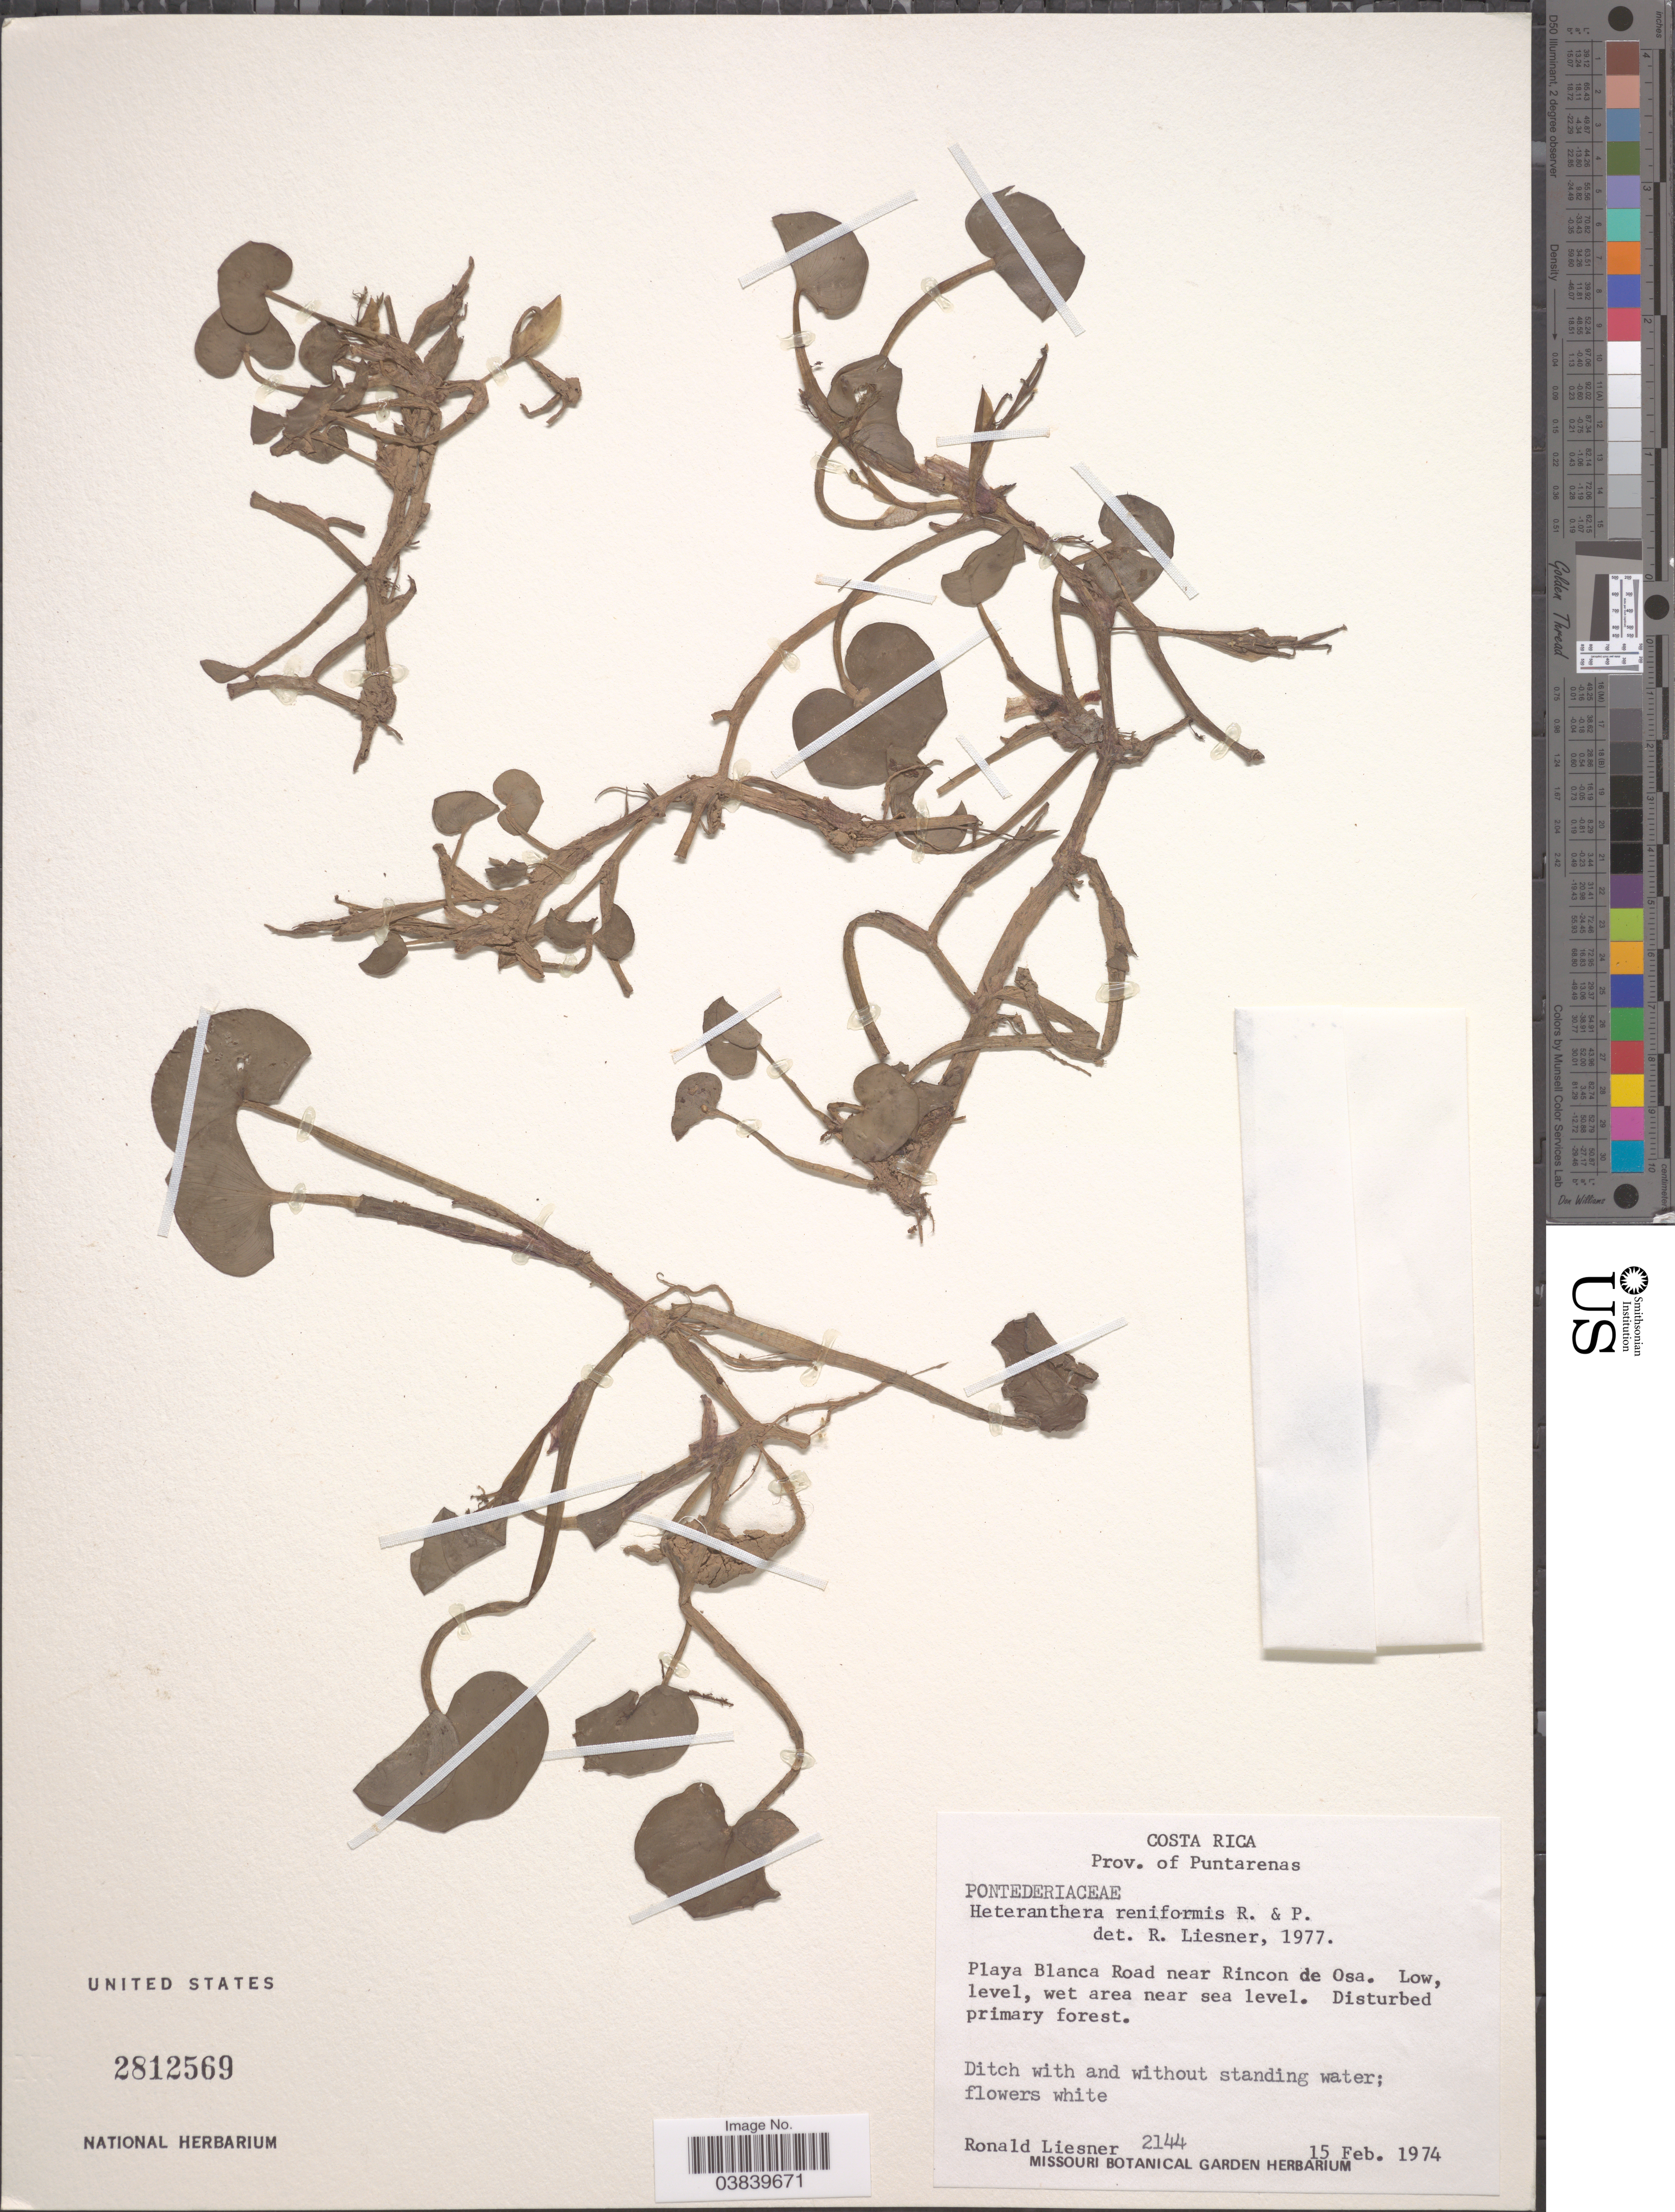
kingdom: Plantae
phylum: Tracheophyta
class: Liliopsida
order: Commelinales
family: Pontederiaceae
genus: Heteranthera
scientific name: Heteranthera reniformis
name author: Ruiz & Pav.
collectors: R. L. Liesner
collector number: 2144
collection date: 1974-02-15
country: Costa Rica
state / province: Puntarenas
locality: Playa Blanca Road near Rincon de Osa.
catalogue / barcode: US 2812569